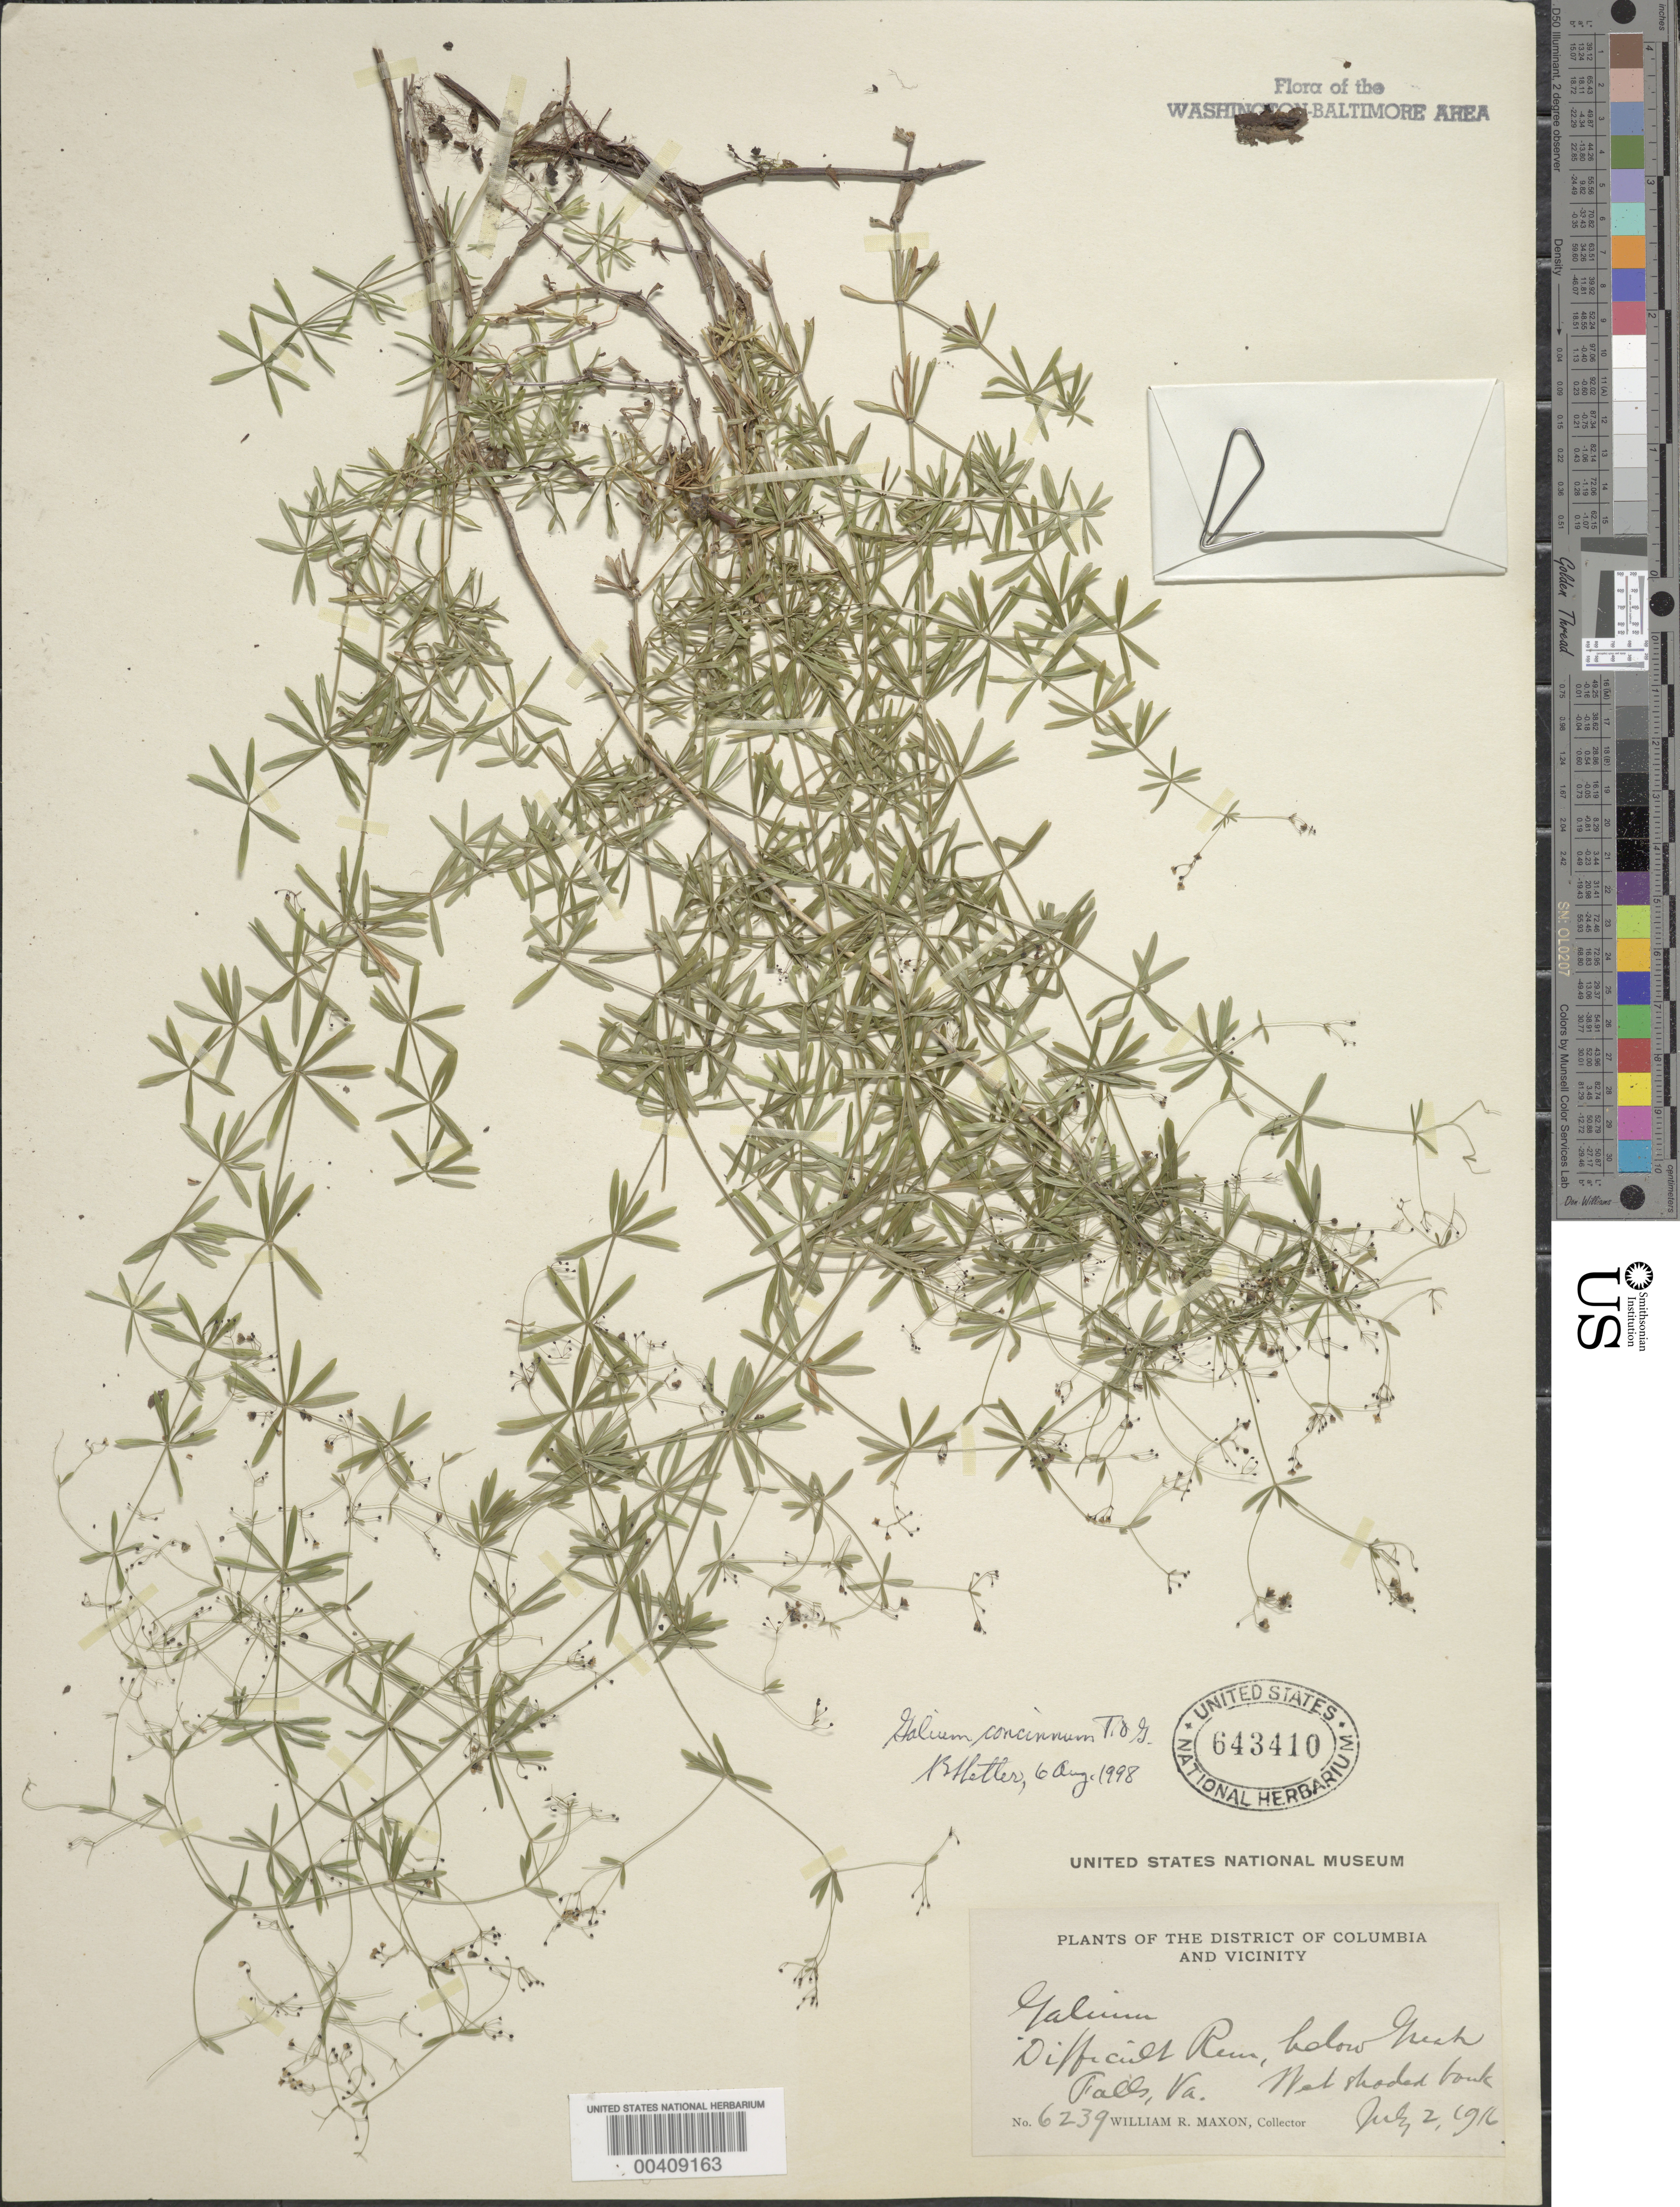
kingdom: Plantae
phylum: Tracheophyta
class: Magnoliopsida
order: Gentianales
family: Rubiaceae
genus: Galium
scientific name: Galium concinnum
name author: Torr. & A. Gray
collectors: W. R. Maxon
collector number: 6239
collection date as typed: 02 Jul 1916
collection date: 1916-07-02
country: United States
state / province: Virginia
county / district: Fairfax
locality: Difficult Run C. and O. Canal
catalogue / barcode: US 643410